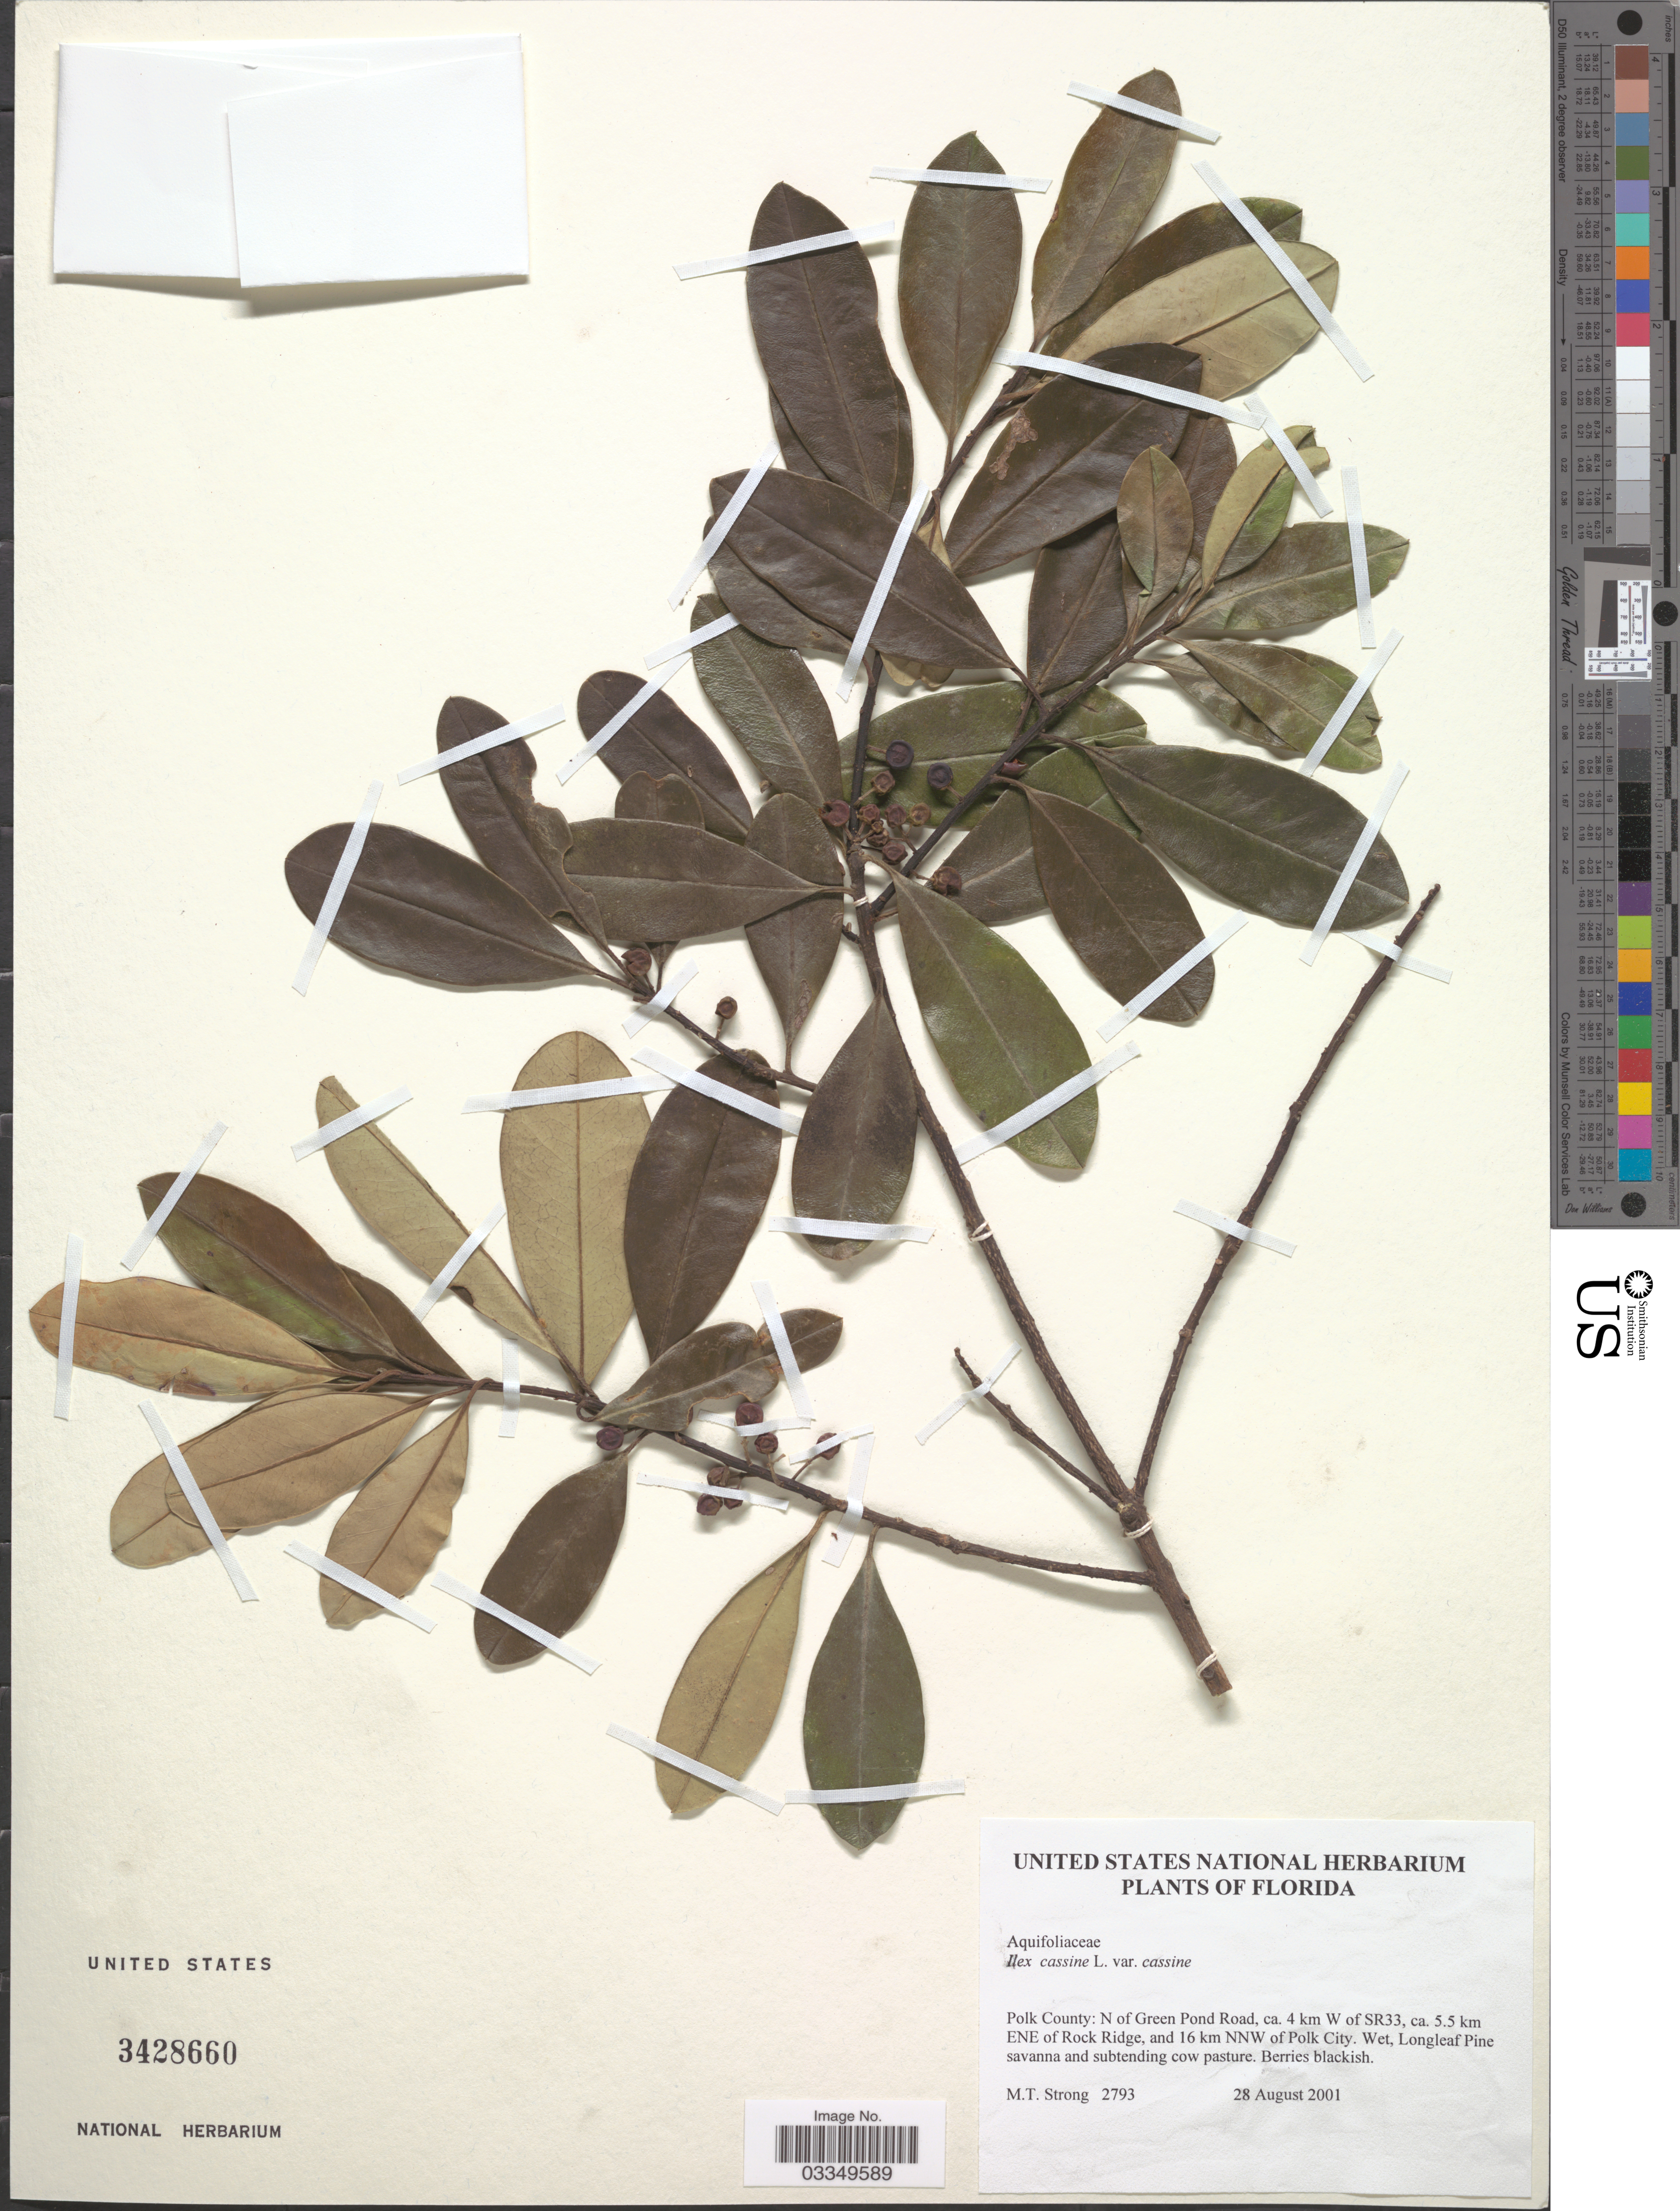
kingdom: Plantae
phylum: Tracheophyta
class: Magnoliopsida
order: Aquifoliales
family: Aquifoliaceae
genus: Ilex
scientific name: Ilex cassine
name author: L.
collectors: M. T. Strong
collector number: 2793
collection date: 2001-08-28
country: United States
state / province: Florida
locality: Polk County: N of Green Pond Road, ca. 4 km W of SR33, ca. 5.5km ENE of Rock Ridge, and 16 km NNW of Polk City.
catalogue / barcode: US 3428660